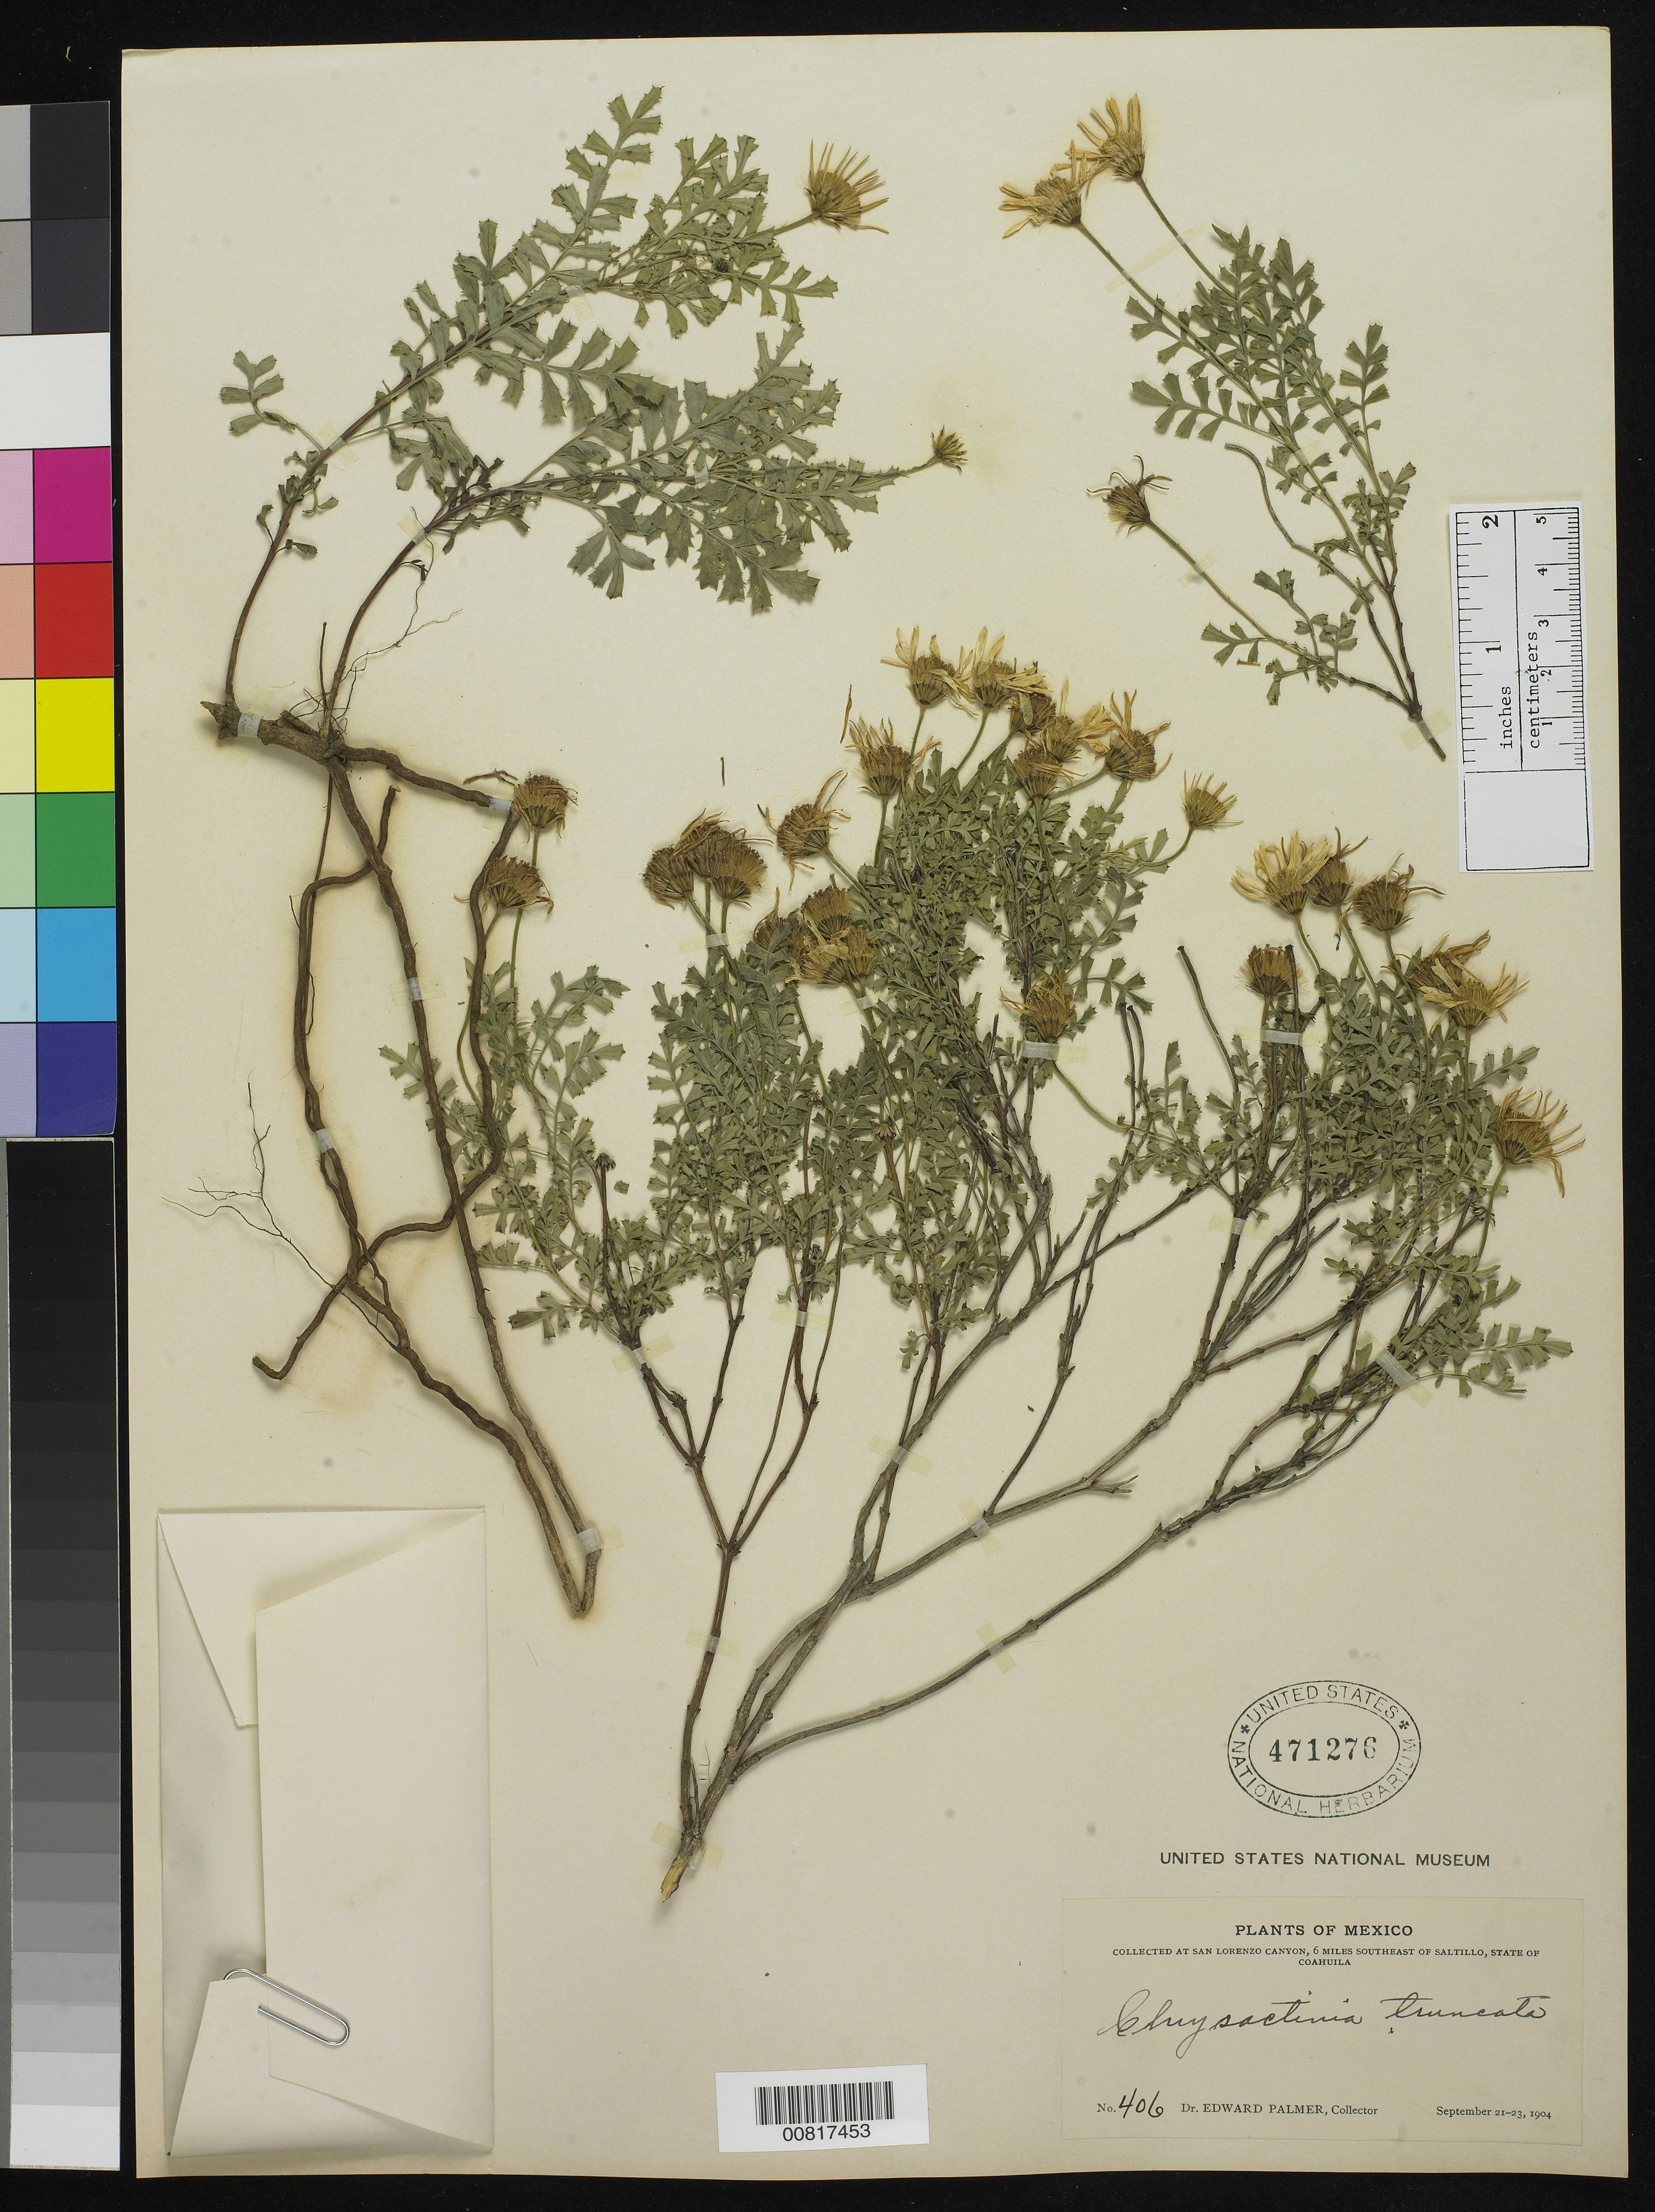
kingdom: Plantae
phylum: Tracheophyta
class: Magnoliopsida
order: Asterales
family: Asteraceae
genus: Chrysactinia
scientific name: Chrysactinia truncata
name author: S. Watson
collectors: E. Palmer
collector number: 406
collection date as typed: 21 Sep 1904 to 23 Sep 1904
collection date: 1904-09-21/1904-09-23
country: Mexico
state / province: Coahuila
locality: San Lorenzo Canyon, 6 miles southeast of Saltillo, Coahuila.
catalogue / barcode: US 471276